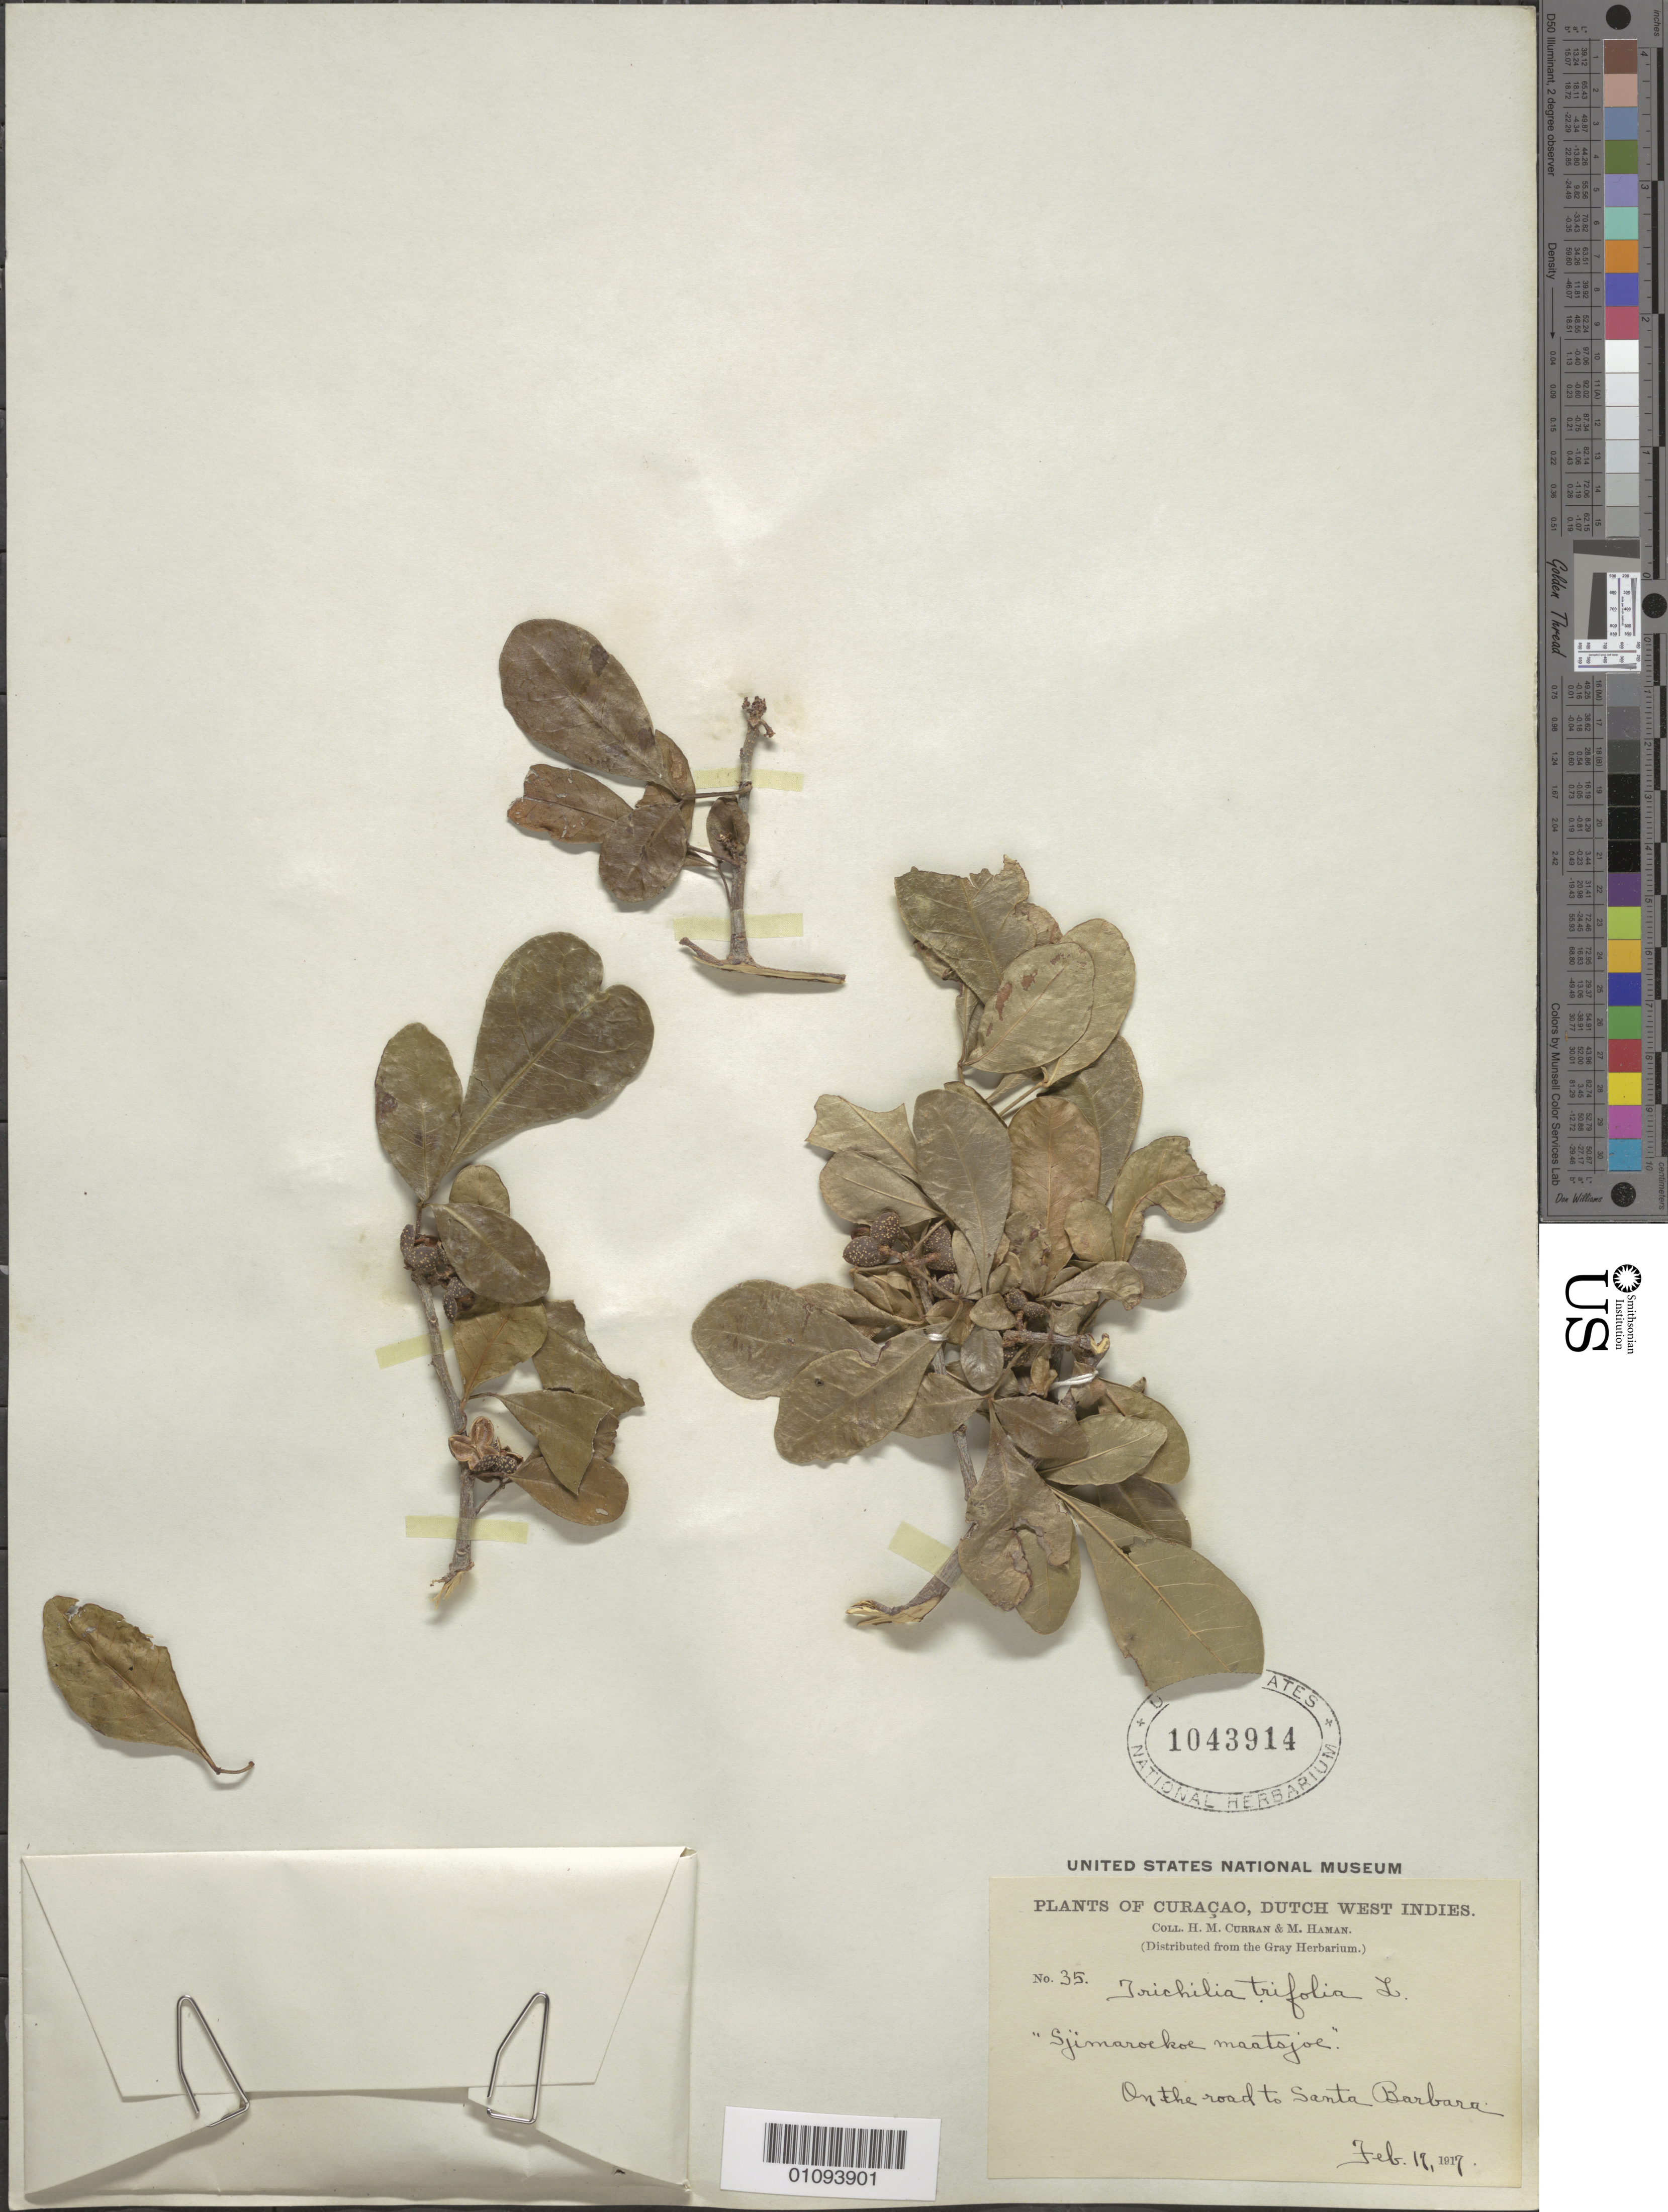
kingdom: Plantae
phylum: Tracheophyta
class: Magnoliopsida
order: Sapindales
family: Meliaceae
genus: Trichilia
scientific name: Trichilia trifolia subsp. trifolia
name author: L.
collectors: H. M. Curran & M. Haman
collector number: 35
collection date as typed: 17 Feb 1917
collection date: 1917-02-17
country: Curaçao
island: Curaçao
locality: On the road to Santa Barbara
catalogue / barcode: US 1043914